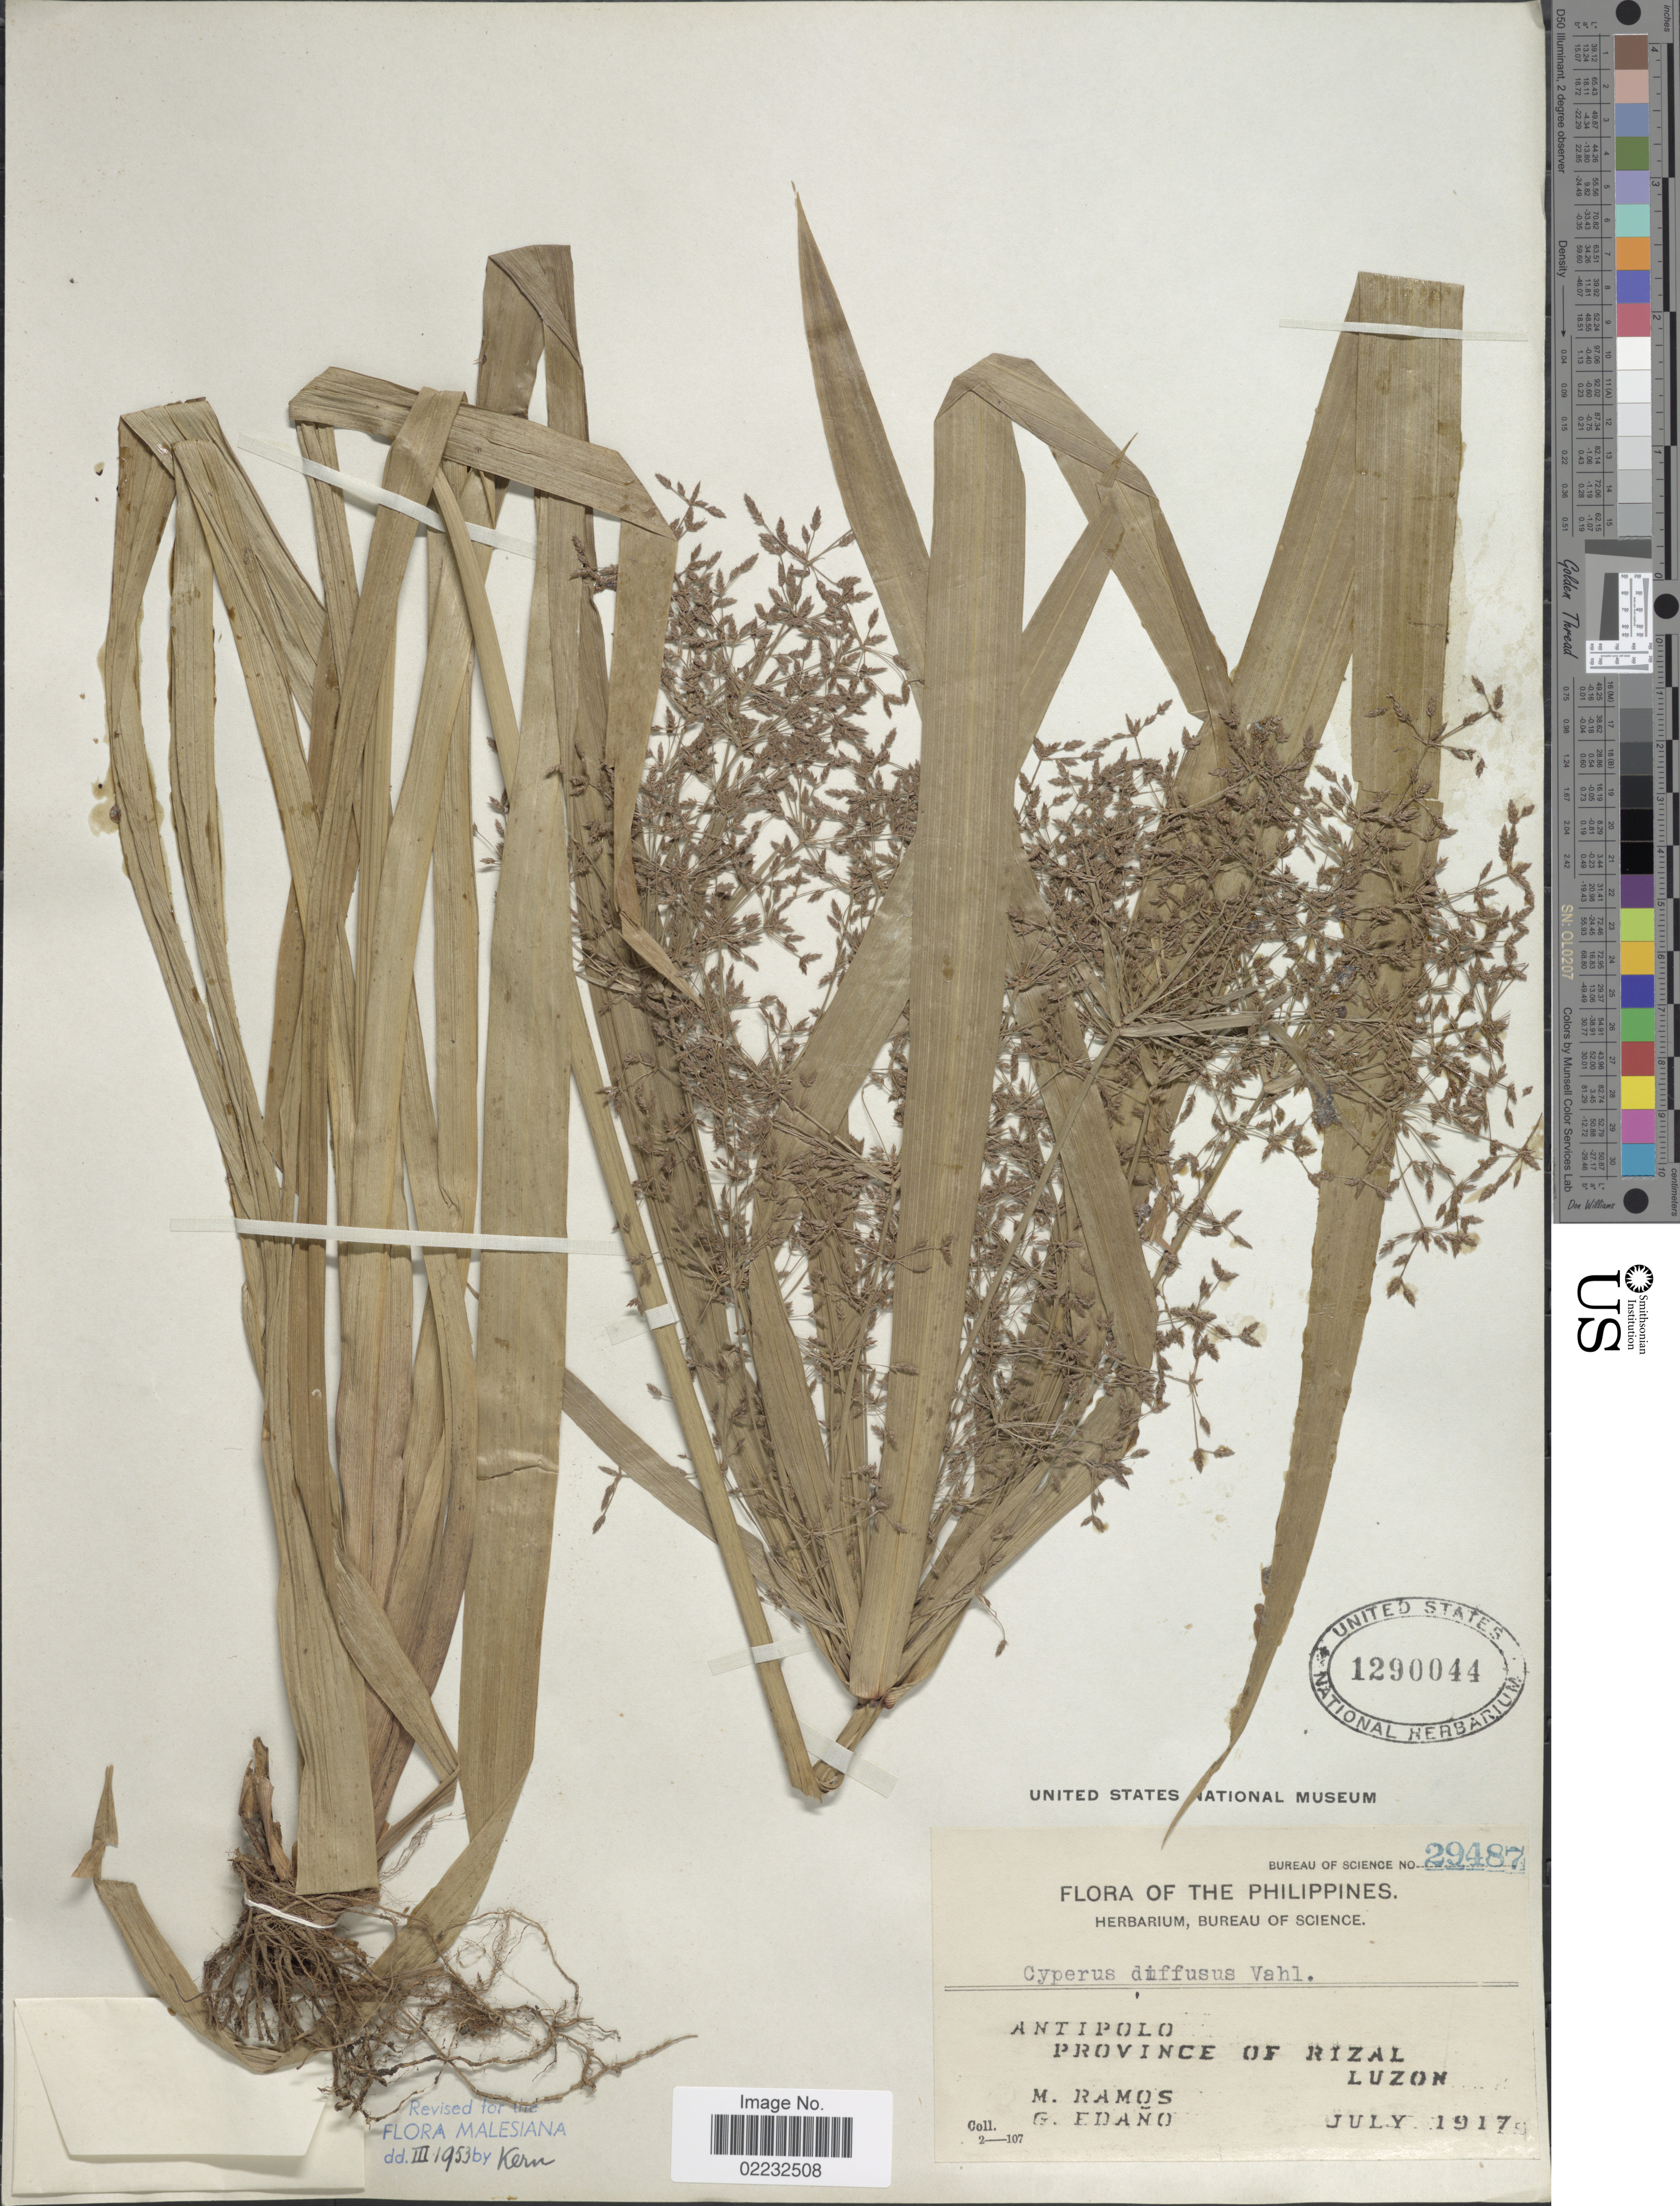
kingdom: Plantae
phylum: Tracheophyta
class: Liliopsida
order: Poales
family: Cyperaceae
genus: Cyperus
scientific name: Cyperus diffusus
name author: Vahl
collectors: M. Ramos & G. Edaño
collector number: Bureau of Science 29487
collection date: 1917-07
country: Philippines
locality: Antipolo, Province of Rizal, Luzon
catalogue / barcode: US 1290044